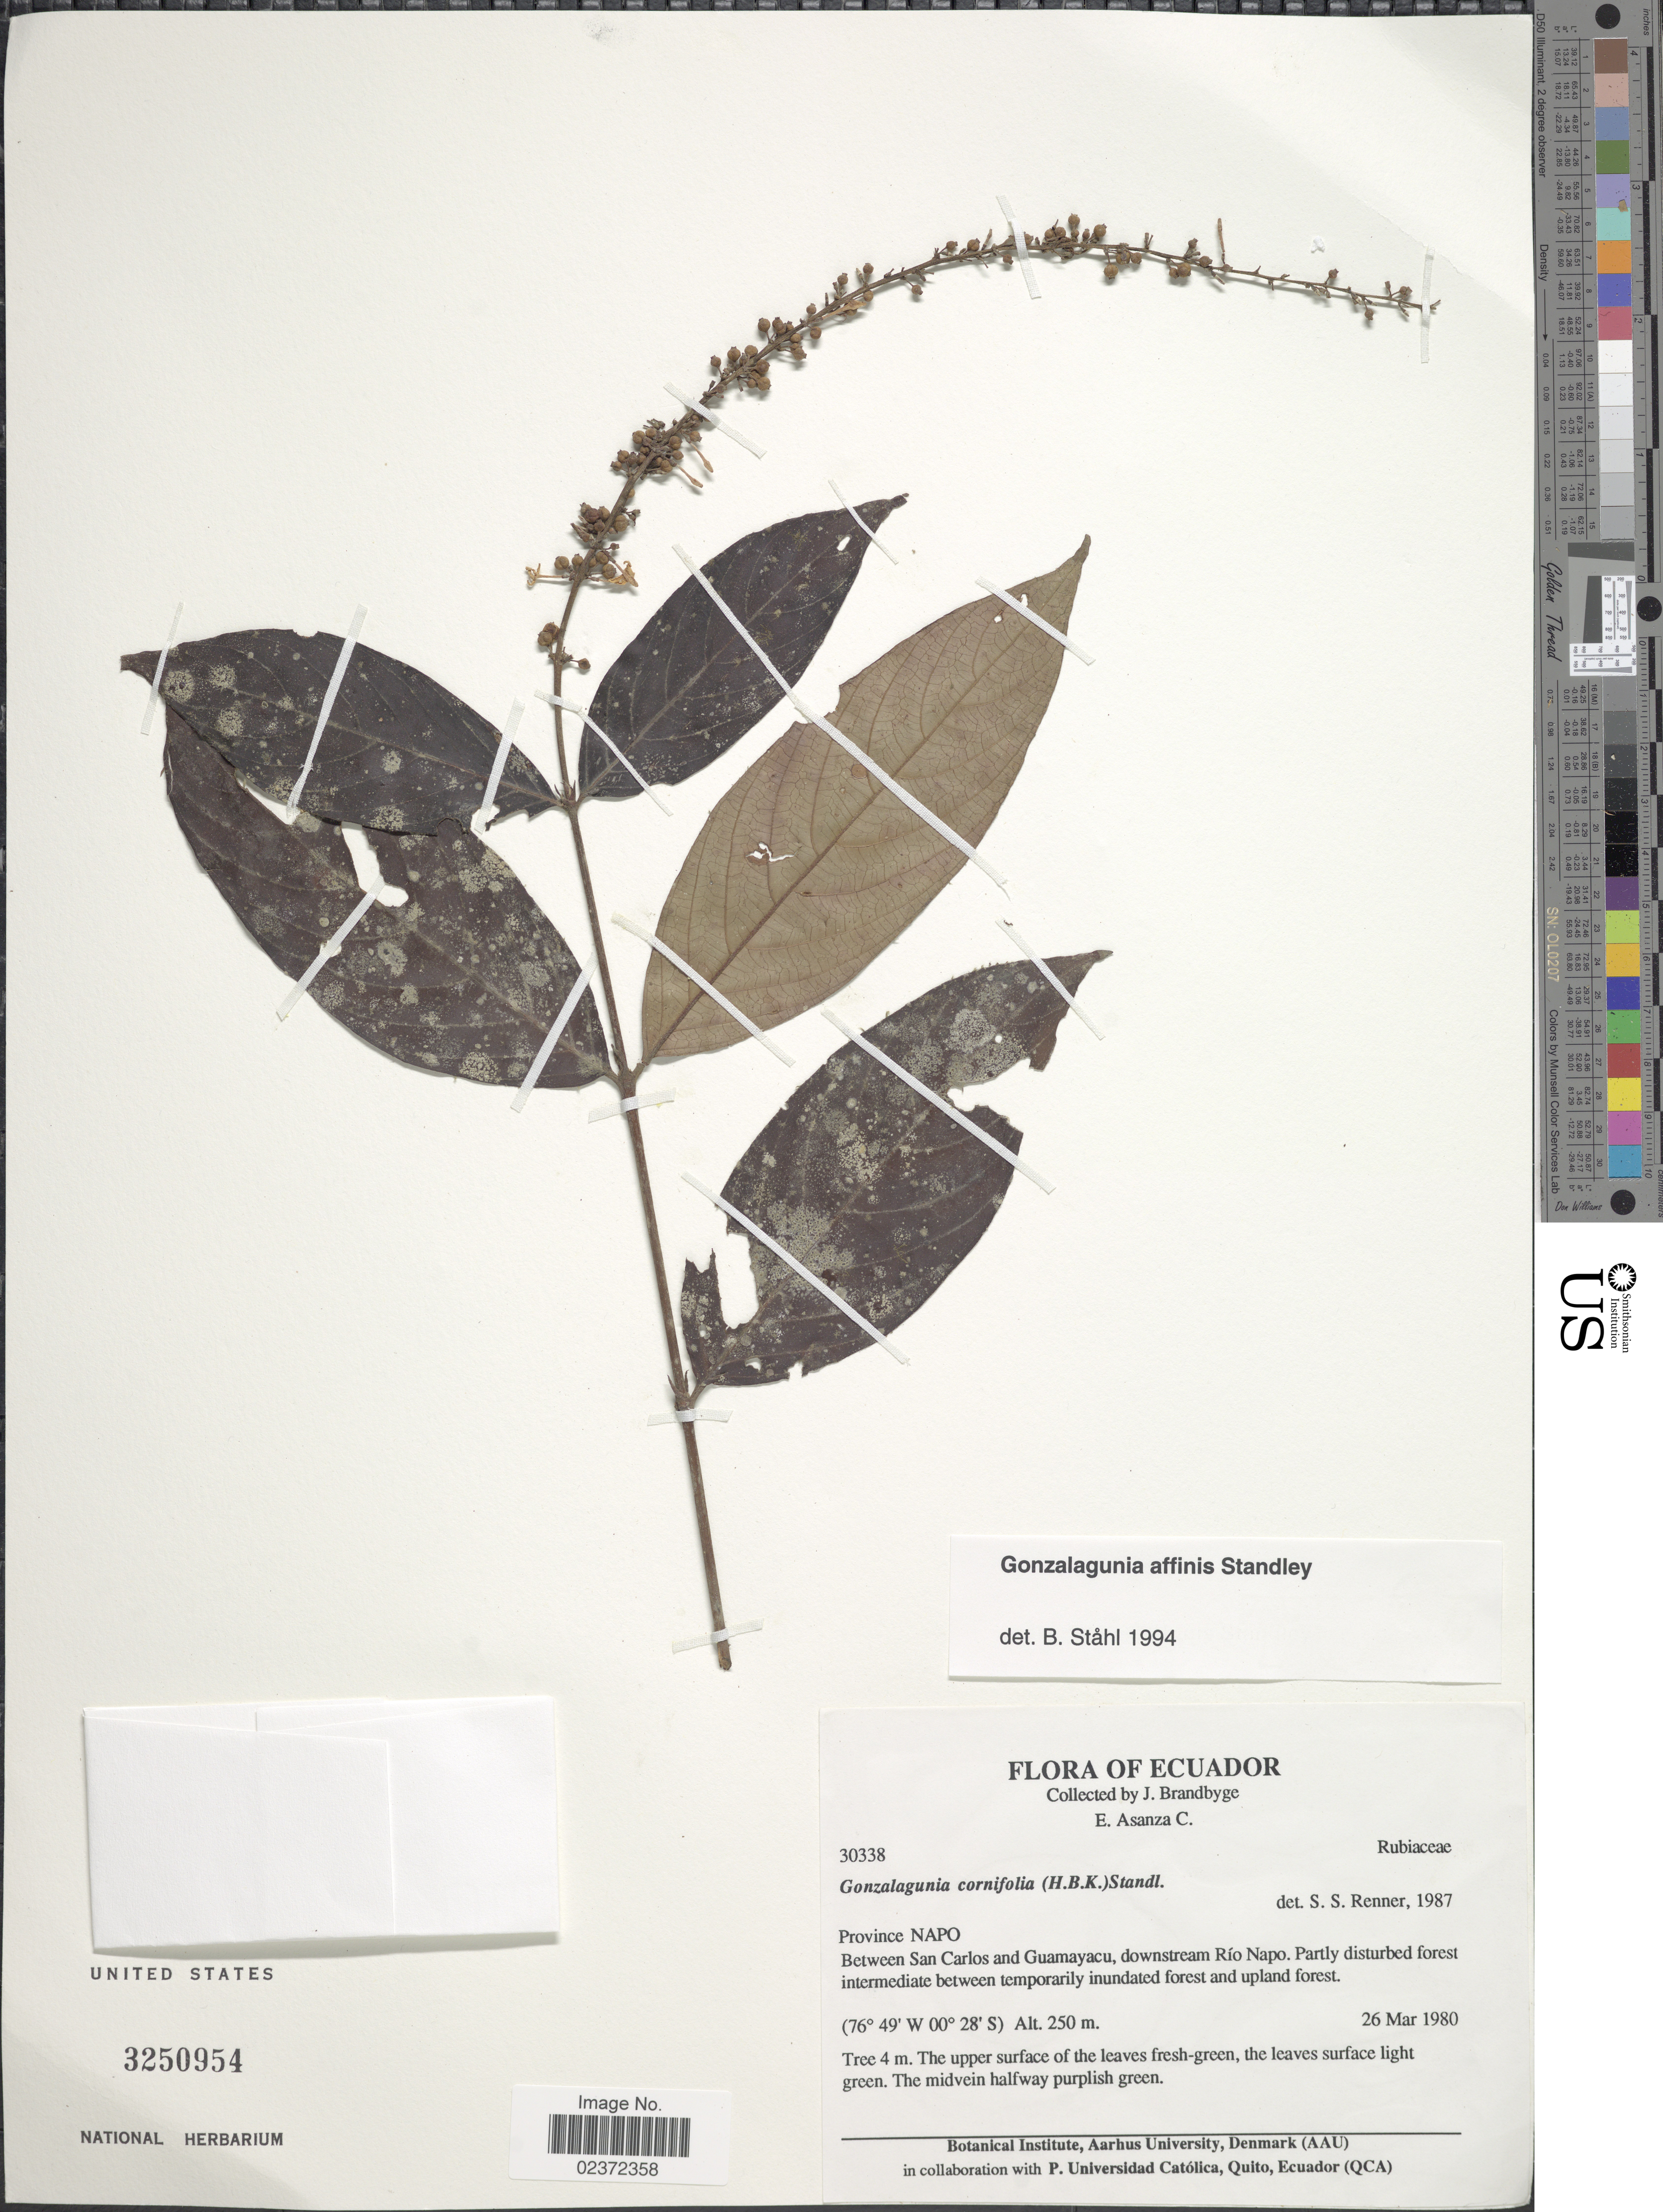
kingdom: Plantae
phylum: Tracheophyta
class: Magnoliopsida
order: Gentianales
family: Rubiaceae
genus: Gonzalagunia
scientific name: Gonzalagunia affinis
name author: Standl. ex Steyerm.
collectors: J. Brandbyge & E. Asanza C.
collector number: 30338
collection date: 1980-03-26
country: Ecuador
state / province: Napo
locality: Between San Carlos and Guamayacu, downstream Rio Napo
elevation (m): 250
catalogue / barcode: US 3250954